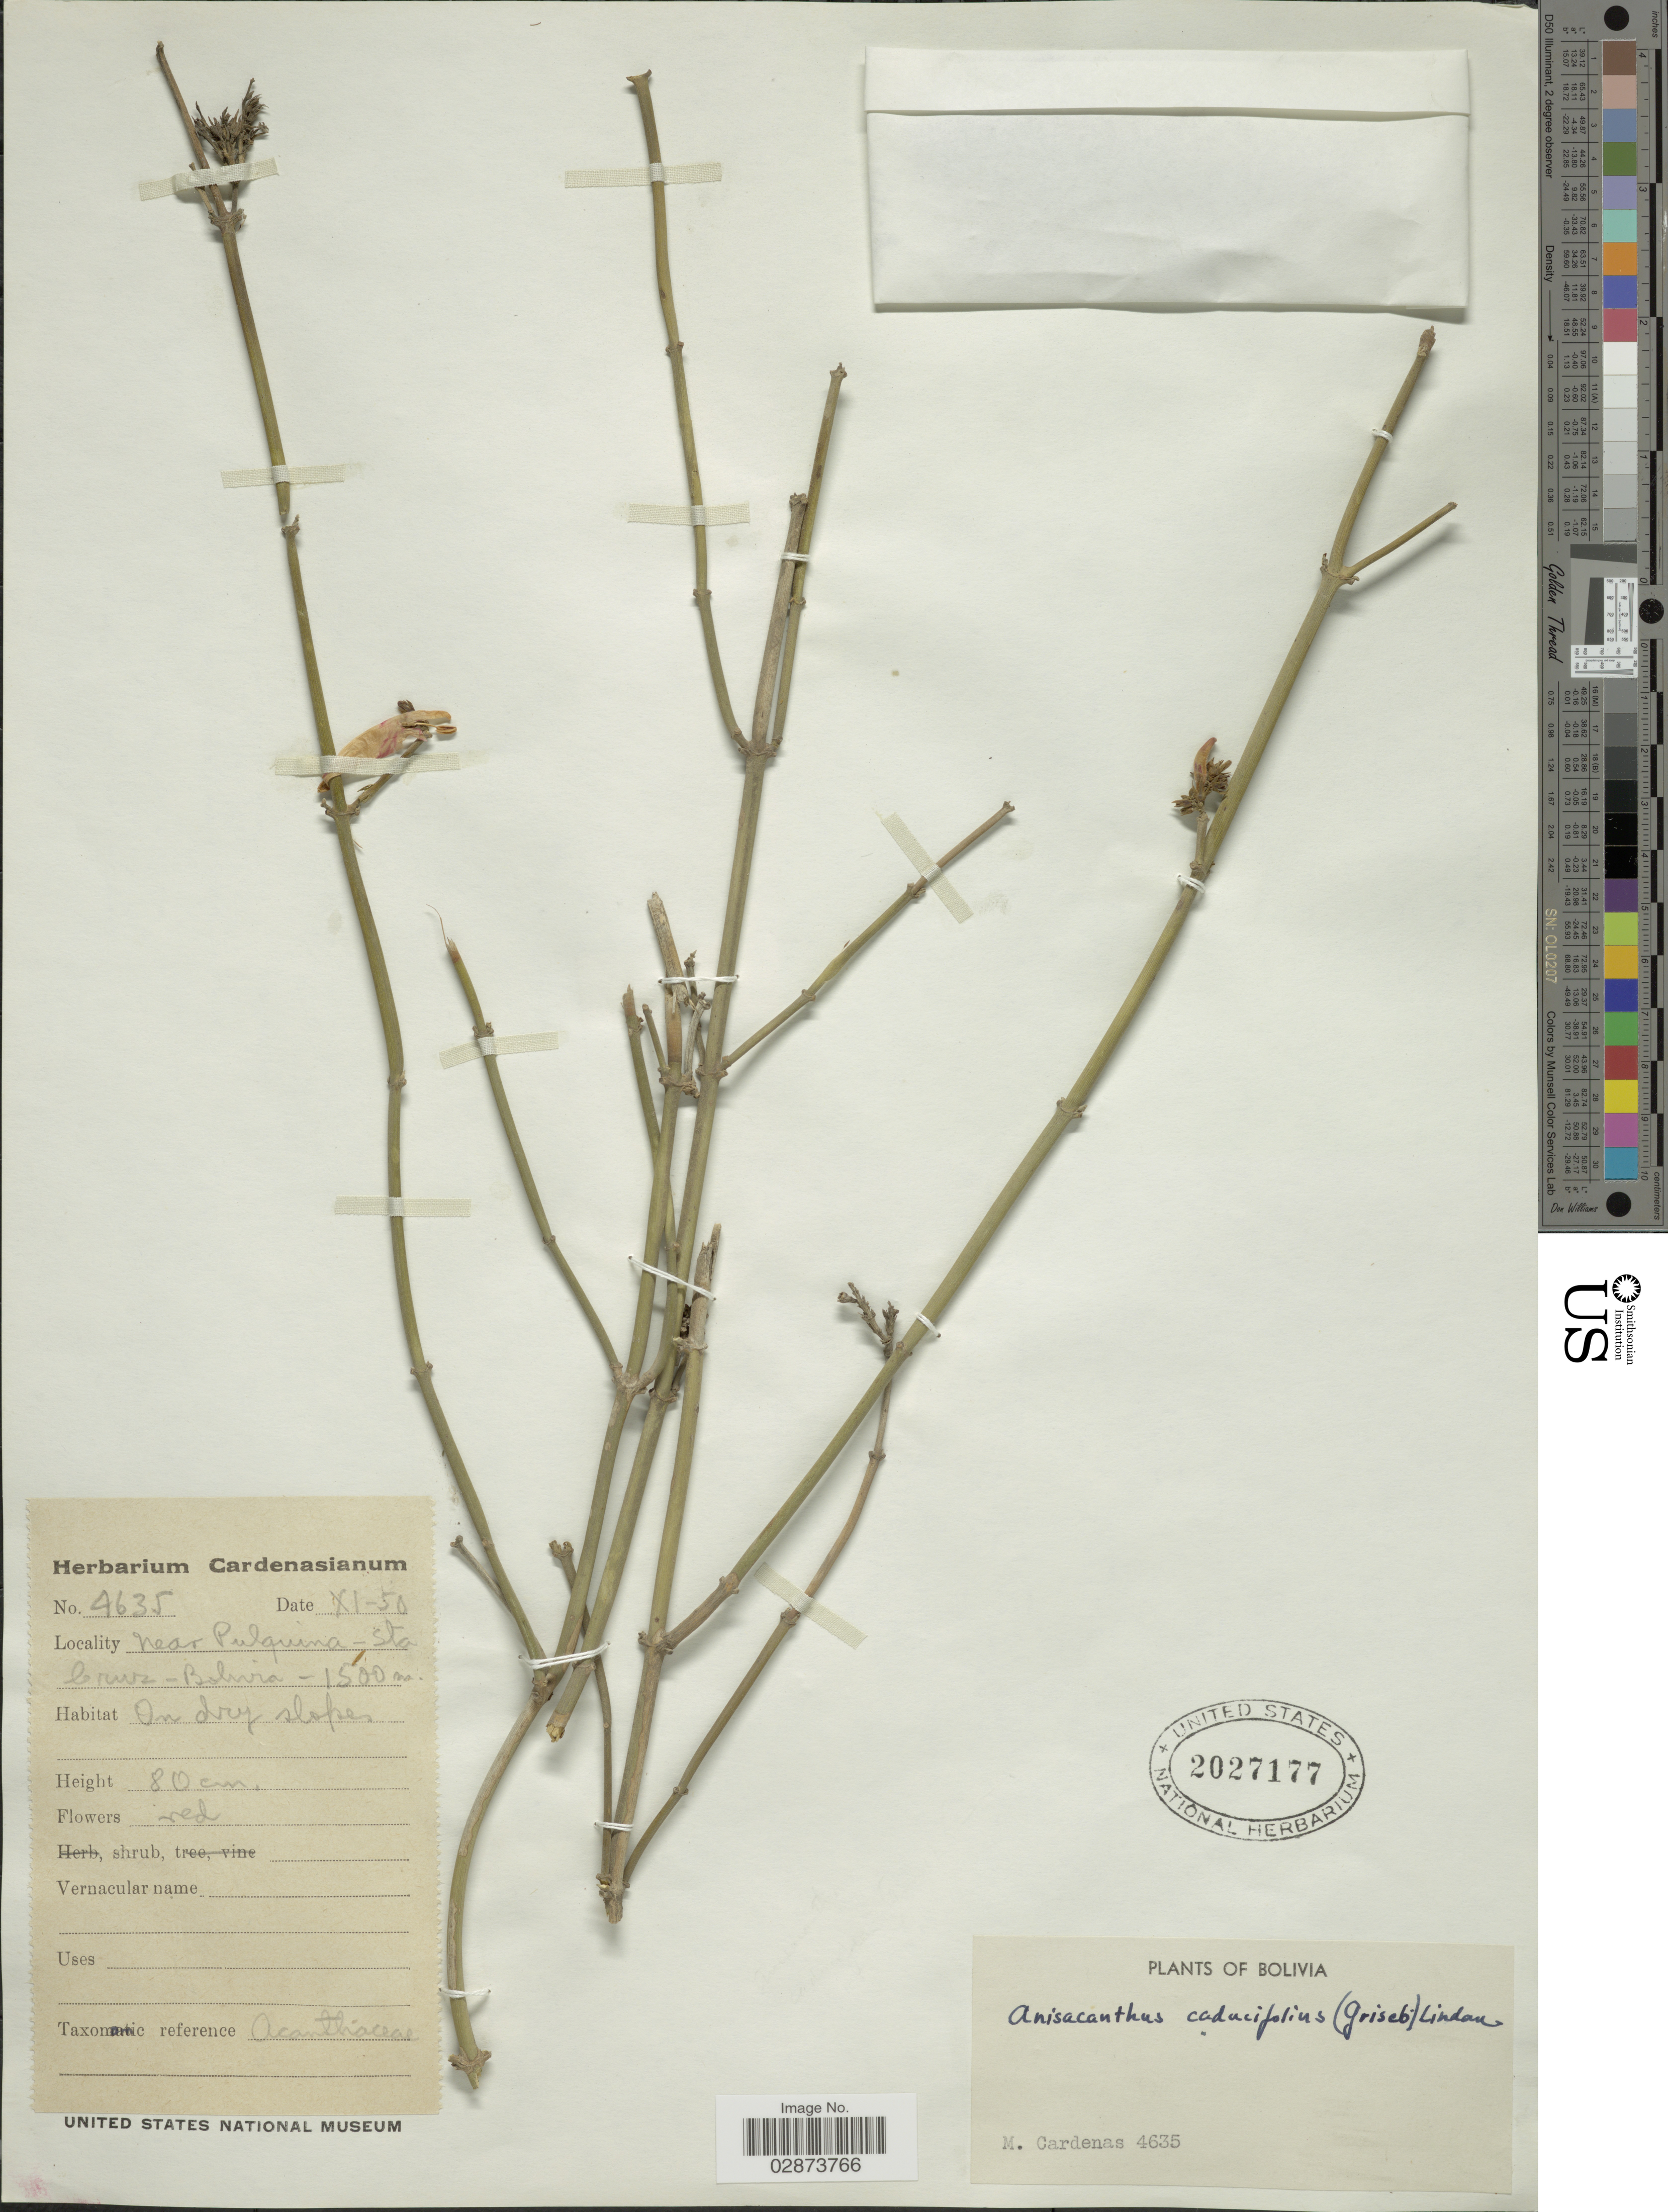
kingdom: Plantae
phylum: Tracheophyta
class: Magnoliopsida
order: Lamiales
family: Acanthaceae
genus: Thyrsacanthus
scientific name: Thyrsacanthus boliviensis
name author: (Nees) A.L.A. Côrtes & Rapini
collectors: M. Cárdenas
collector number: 4635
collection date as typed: Transcribed d/m/y: /11/50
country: Bolivia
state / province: Santa Cruz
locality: Near Pulquina.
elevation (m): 1500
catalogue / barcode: US 2027177